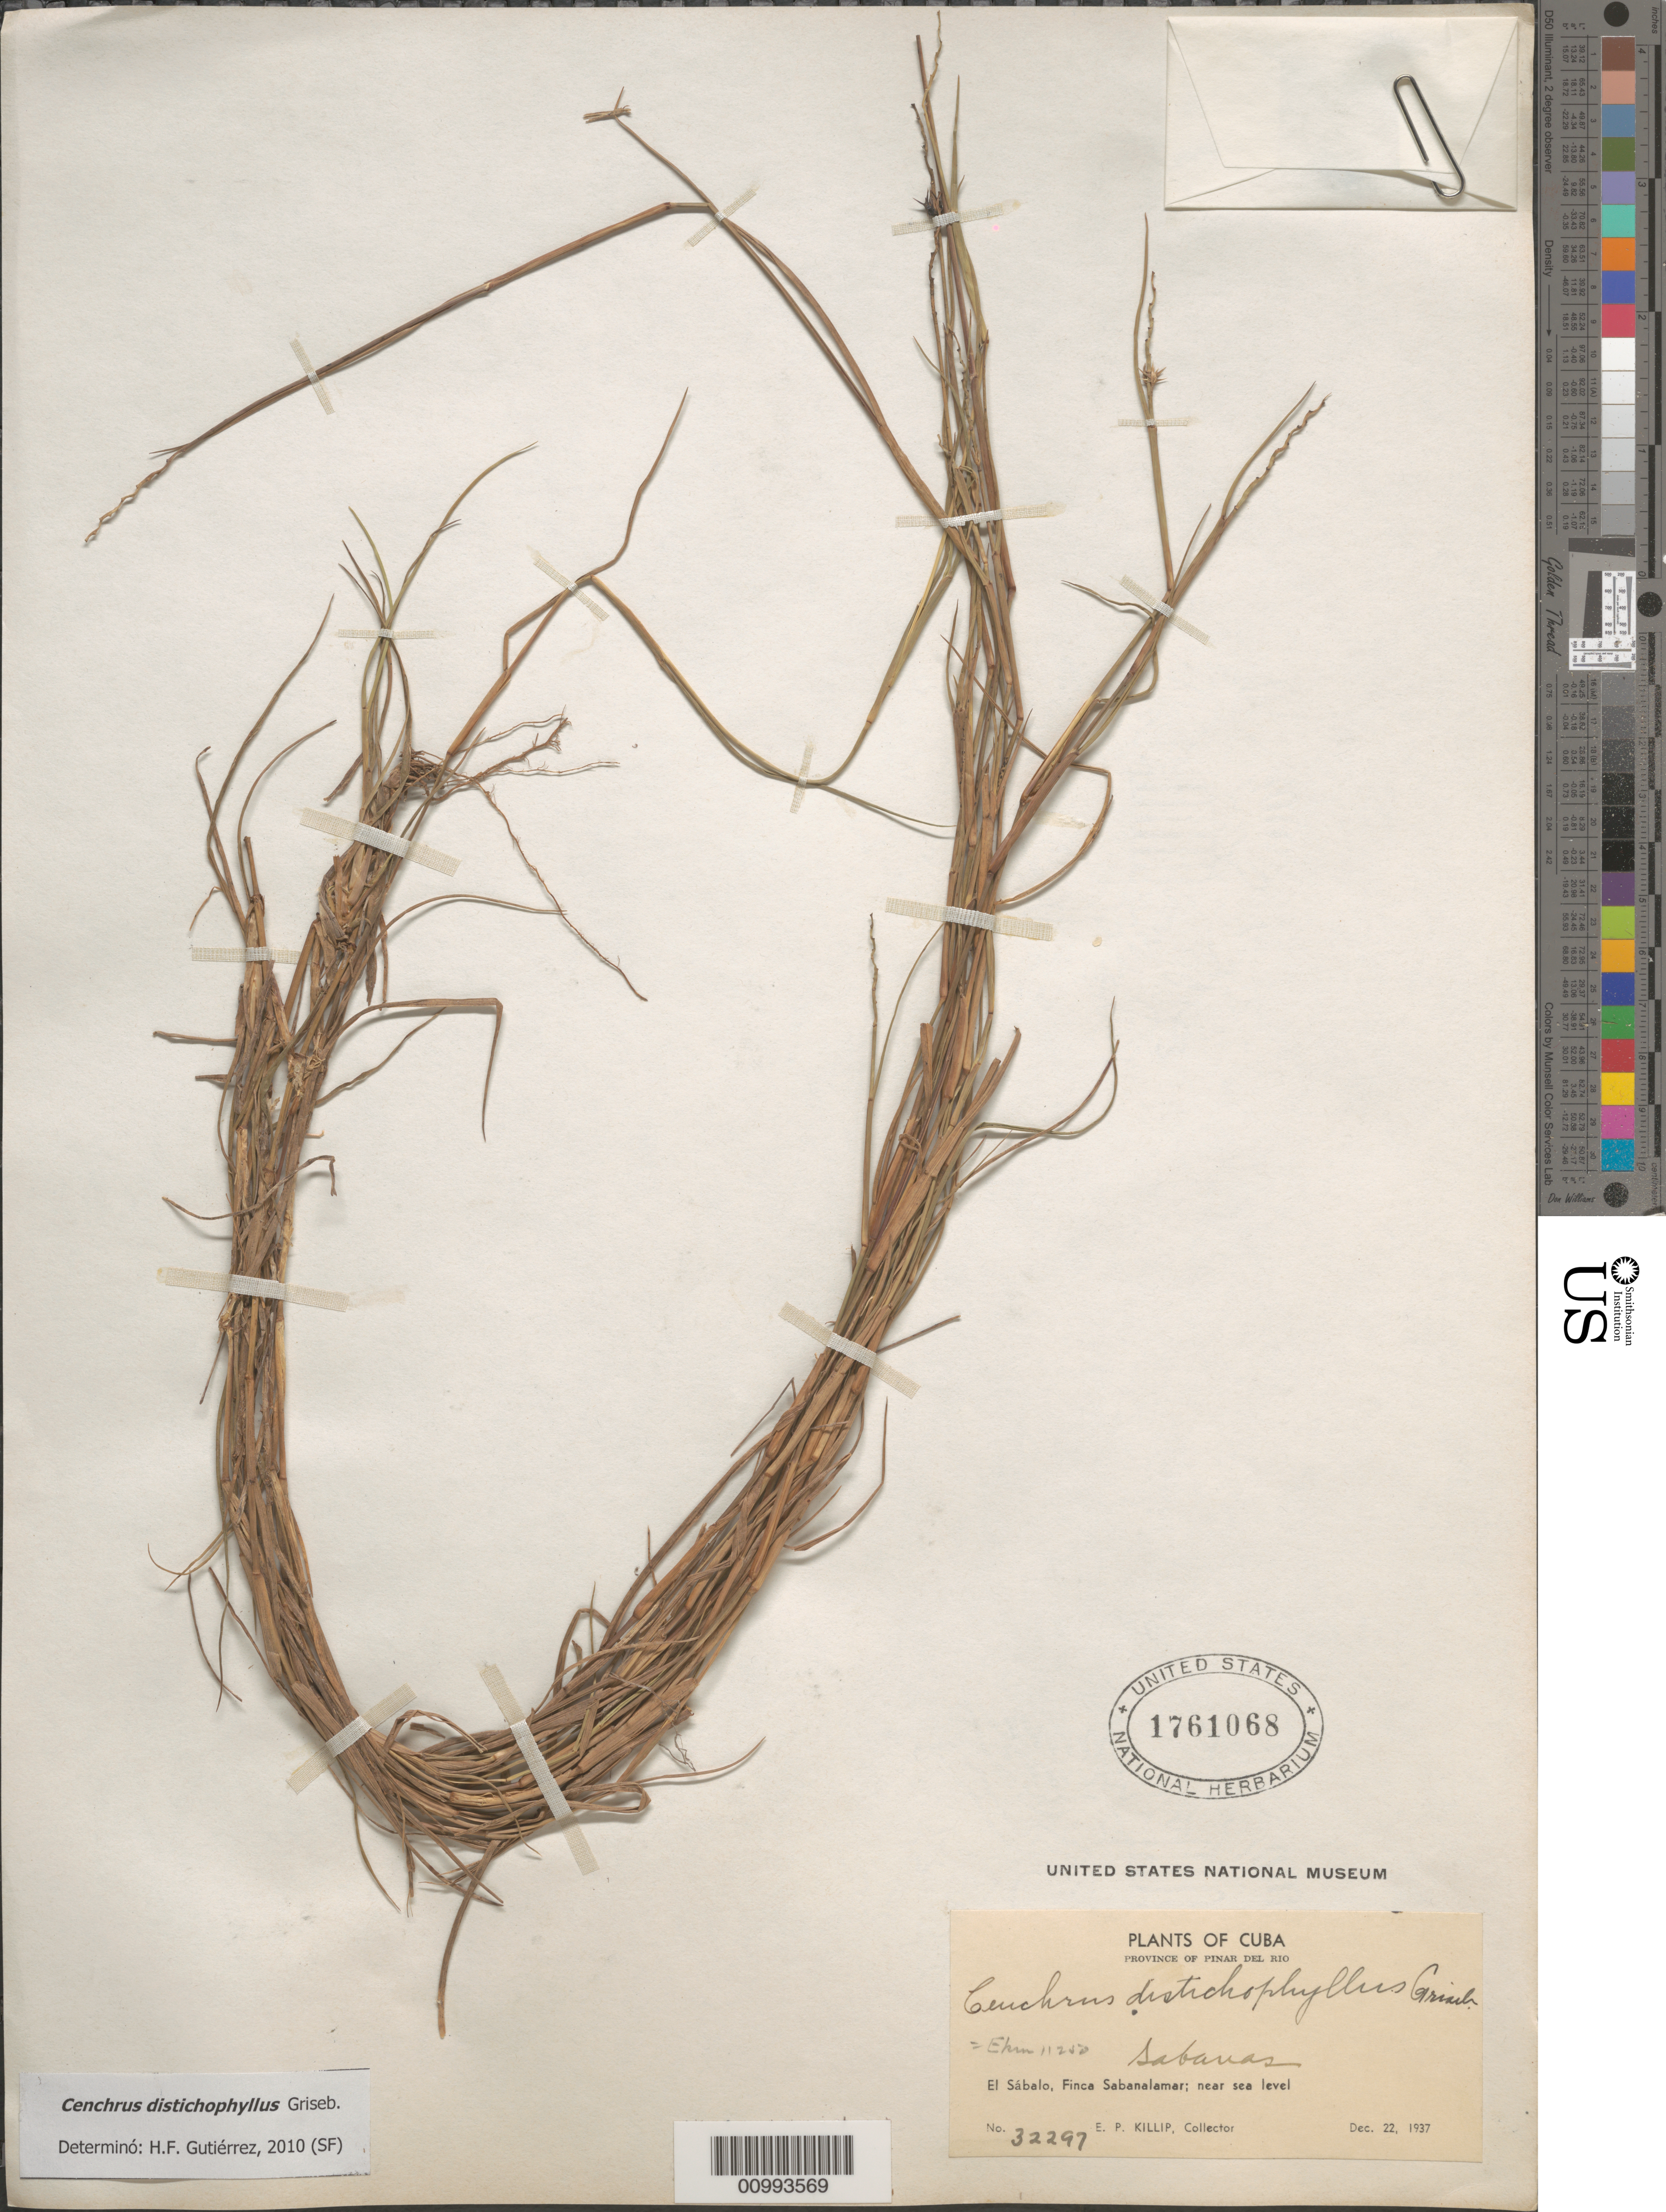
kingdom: Plantae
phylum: Tracheophyta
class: Liliopsida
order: Poales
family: Poaceae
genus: Cenchrus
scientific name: Cenchrus distichophyllus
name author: Griseb.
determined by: Gutiérrez, H. F.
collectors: E. P. Killip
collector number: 32297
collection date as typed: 22 Dec 1937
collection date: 1937-12-22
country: Cuba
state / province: Pinar del Rio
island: Cuba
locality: El Sabalo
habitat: Savannas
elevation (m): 0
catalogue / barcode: US 1761068